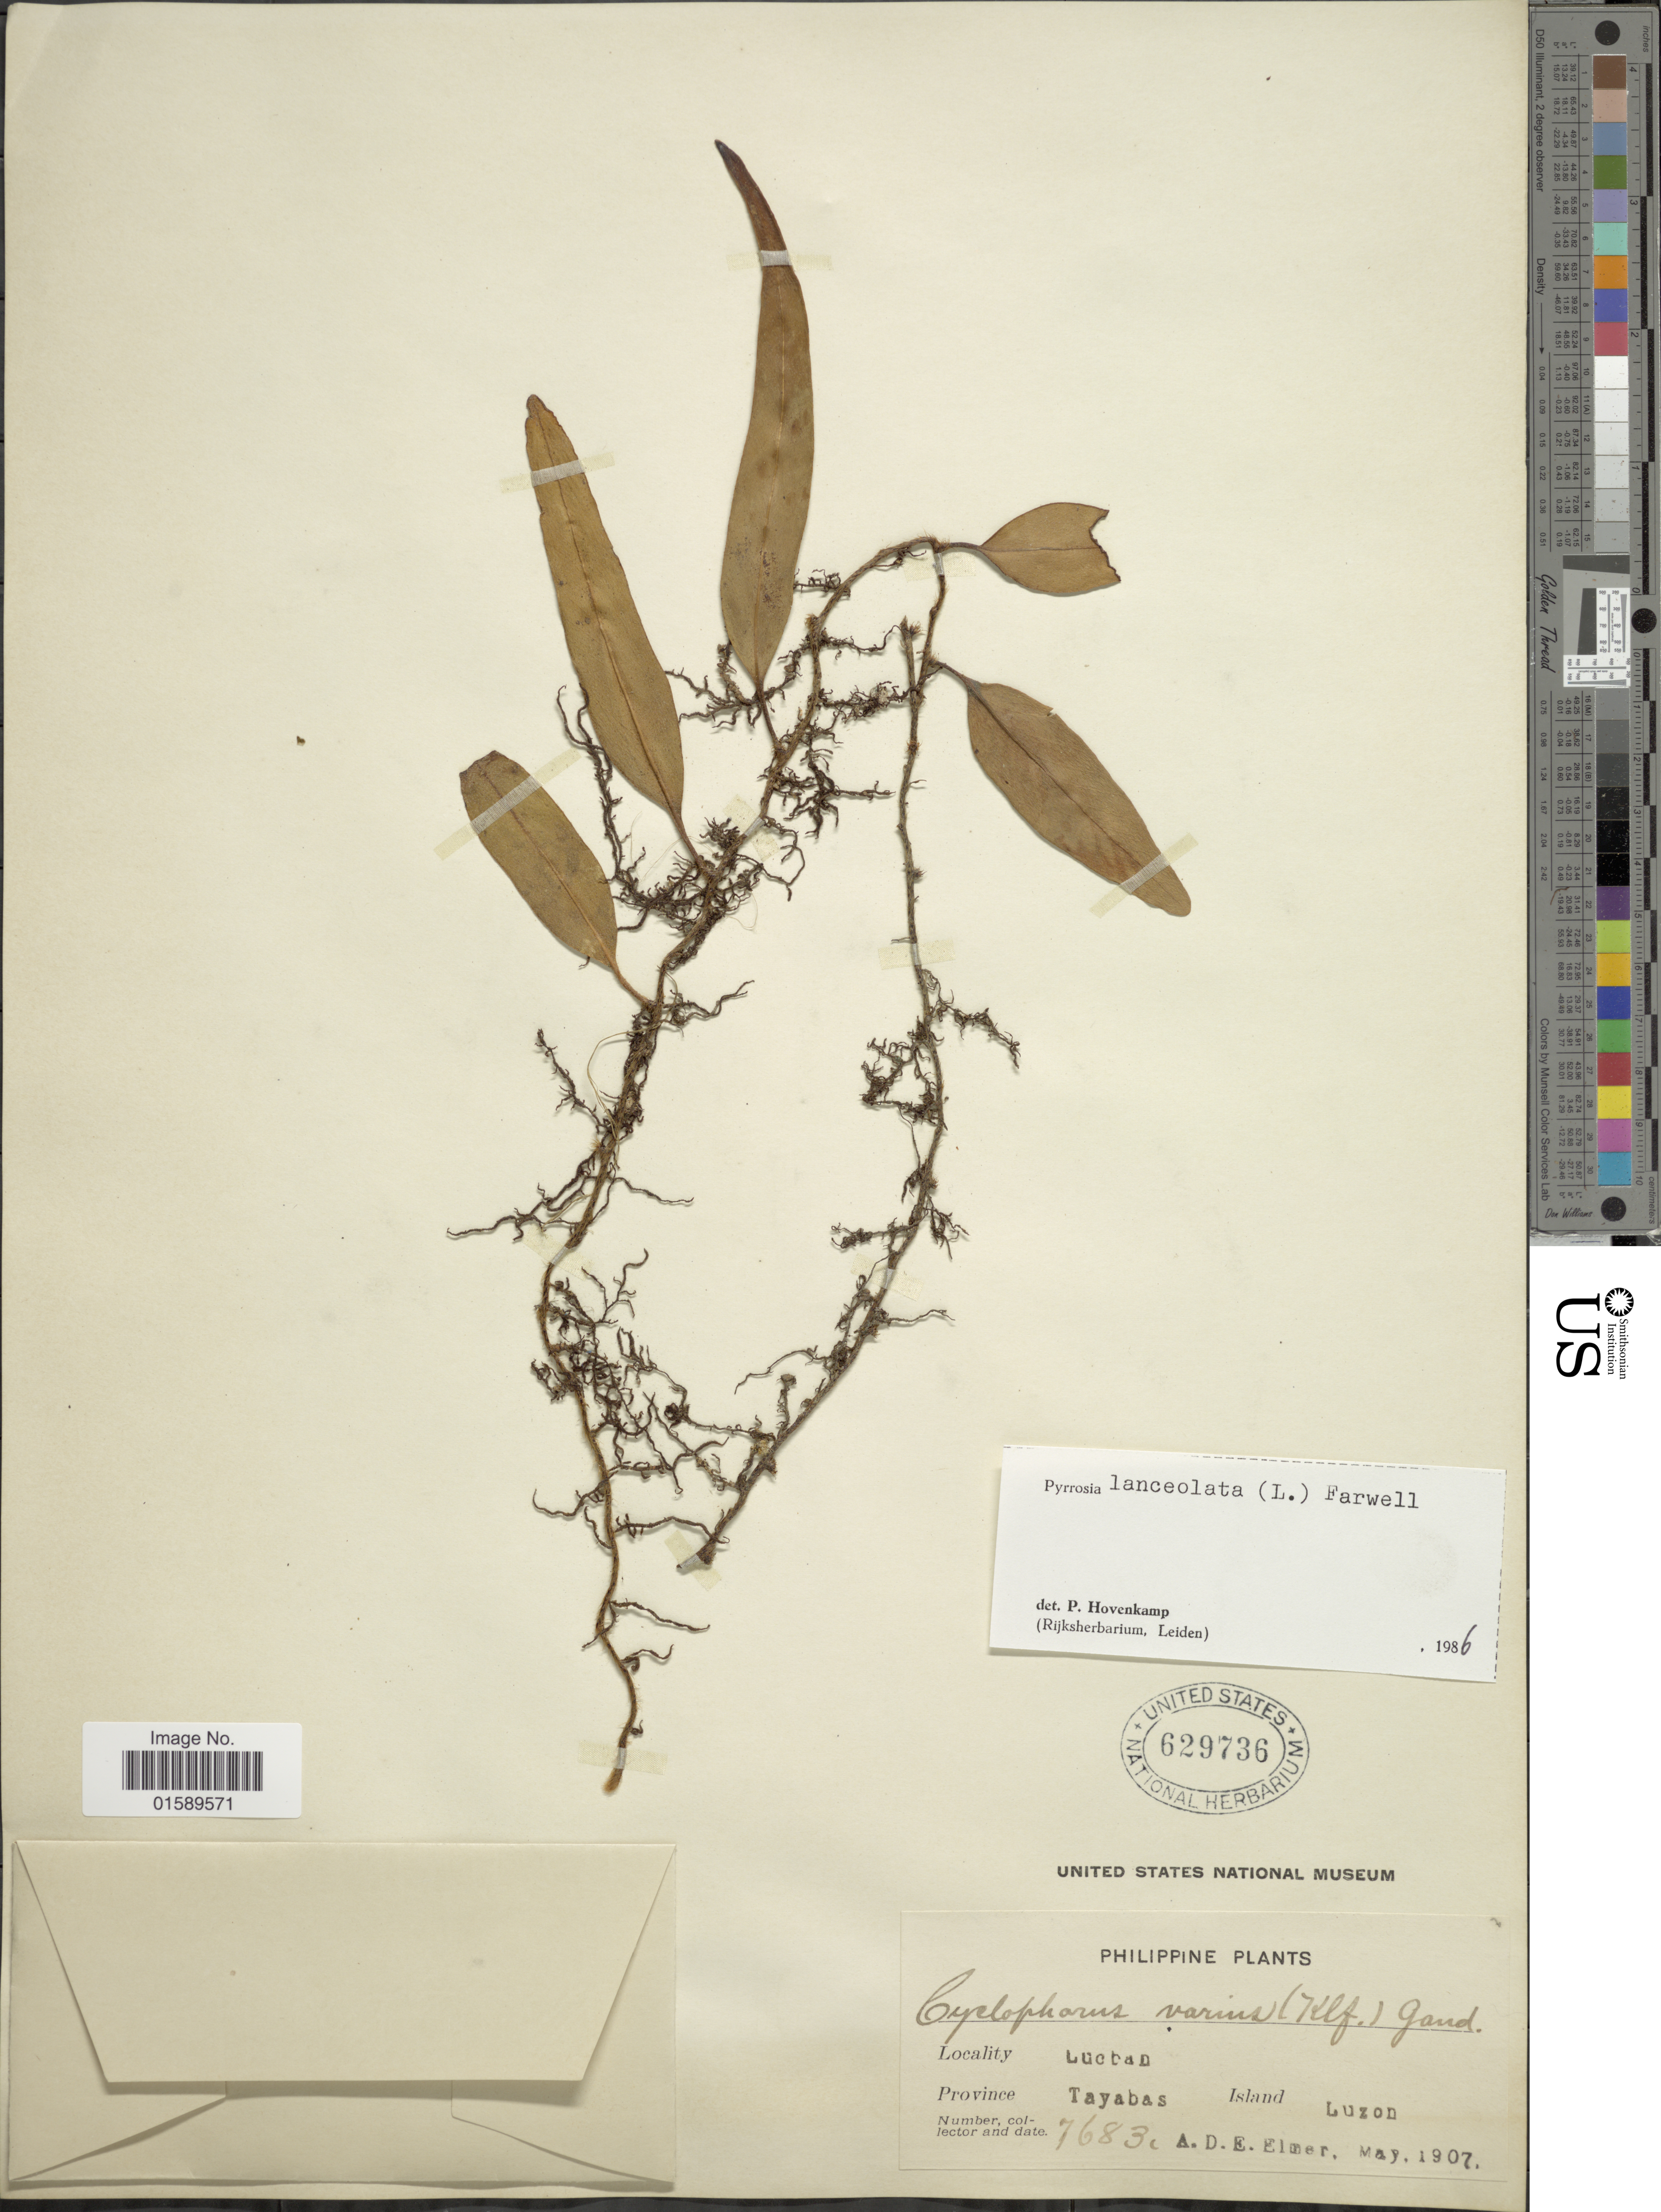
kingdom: Plantae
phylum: Tracheophyta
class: Polypodiopsida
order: Polypodiales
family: Polypodiaceae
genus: Pyrrosia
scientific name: Pyrrosia lanceolata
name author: (L.) Farw.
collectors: A. D. E. Elmer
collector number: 7683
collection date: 1907-05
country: Philippines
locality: Lucban, Province Tayabas, Island Luzon.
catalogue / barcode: US 629736